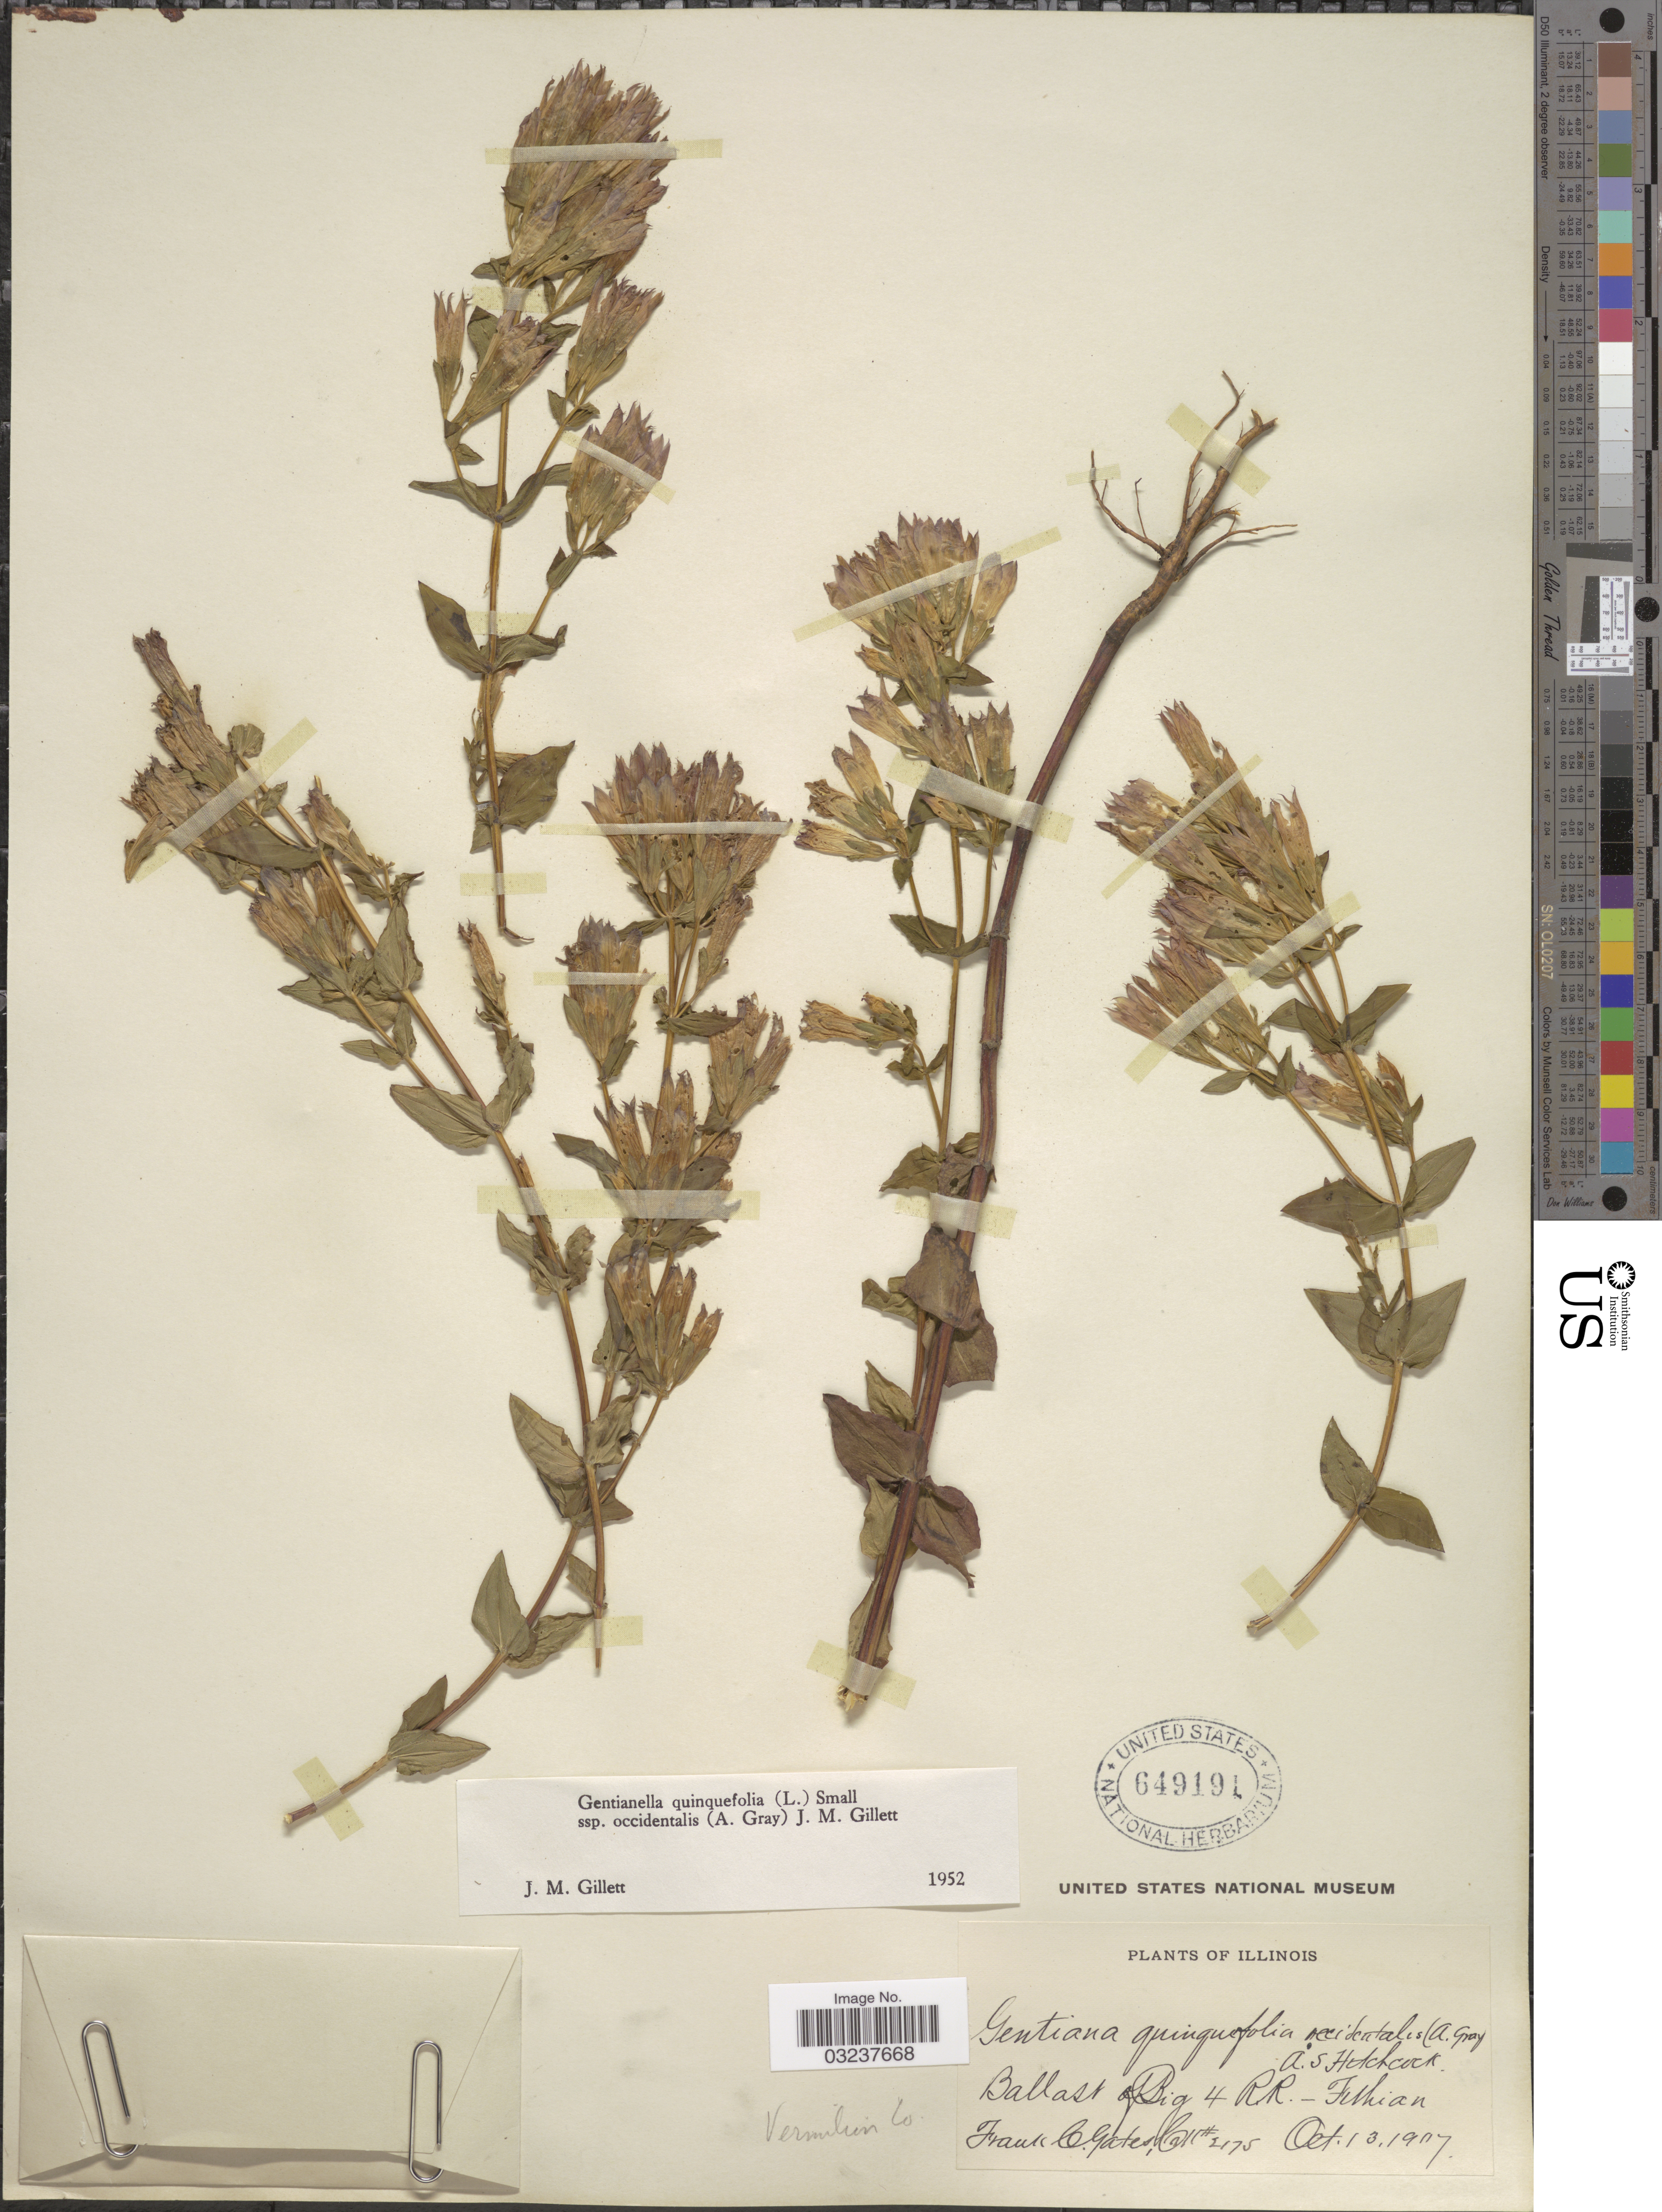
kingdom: Plantae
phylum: Tracheophyta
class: Magnoliopsida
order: Gentianales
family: Gentianaceae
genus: Gentianella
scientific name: Gentianella quinquefolia subsp. occidentalis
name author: (A. Gray) J.M. Gillett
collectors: F. C. Gates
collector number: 2175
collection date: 1907-10-13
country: United States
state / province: Illinois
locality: Ballast of Big 4 RR - Fithian, Vermilion Co.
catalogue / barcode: US 649191